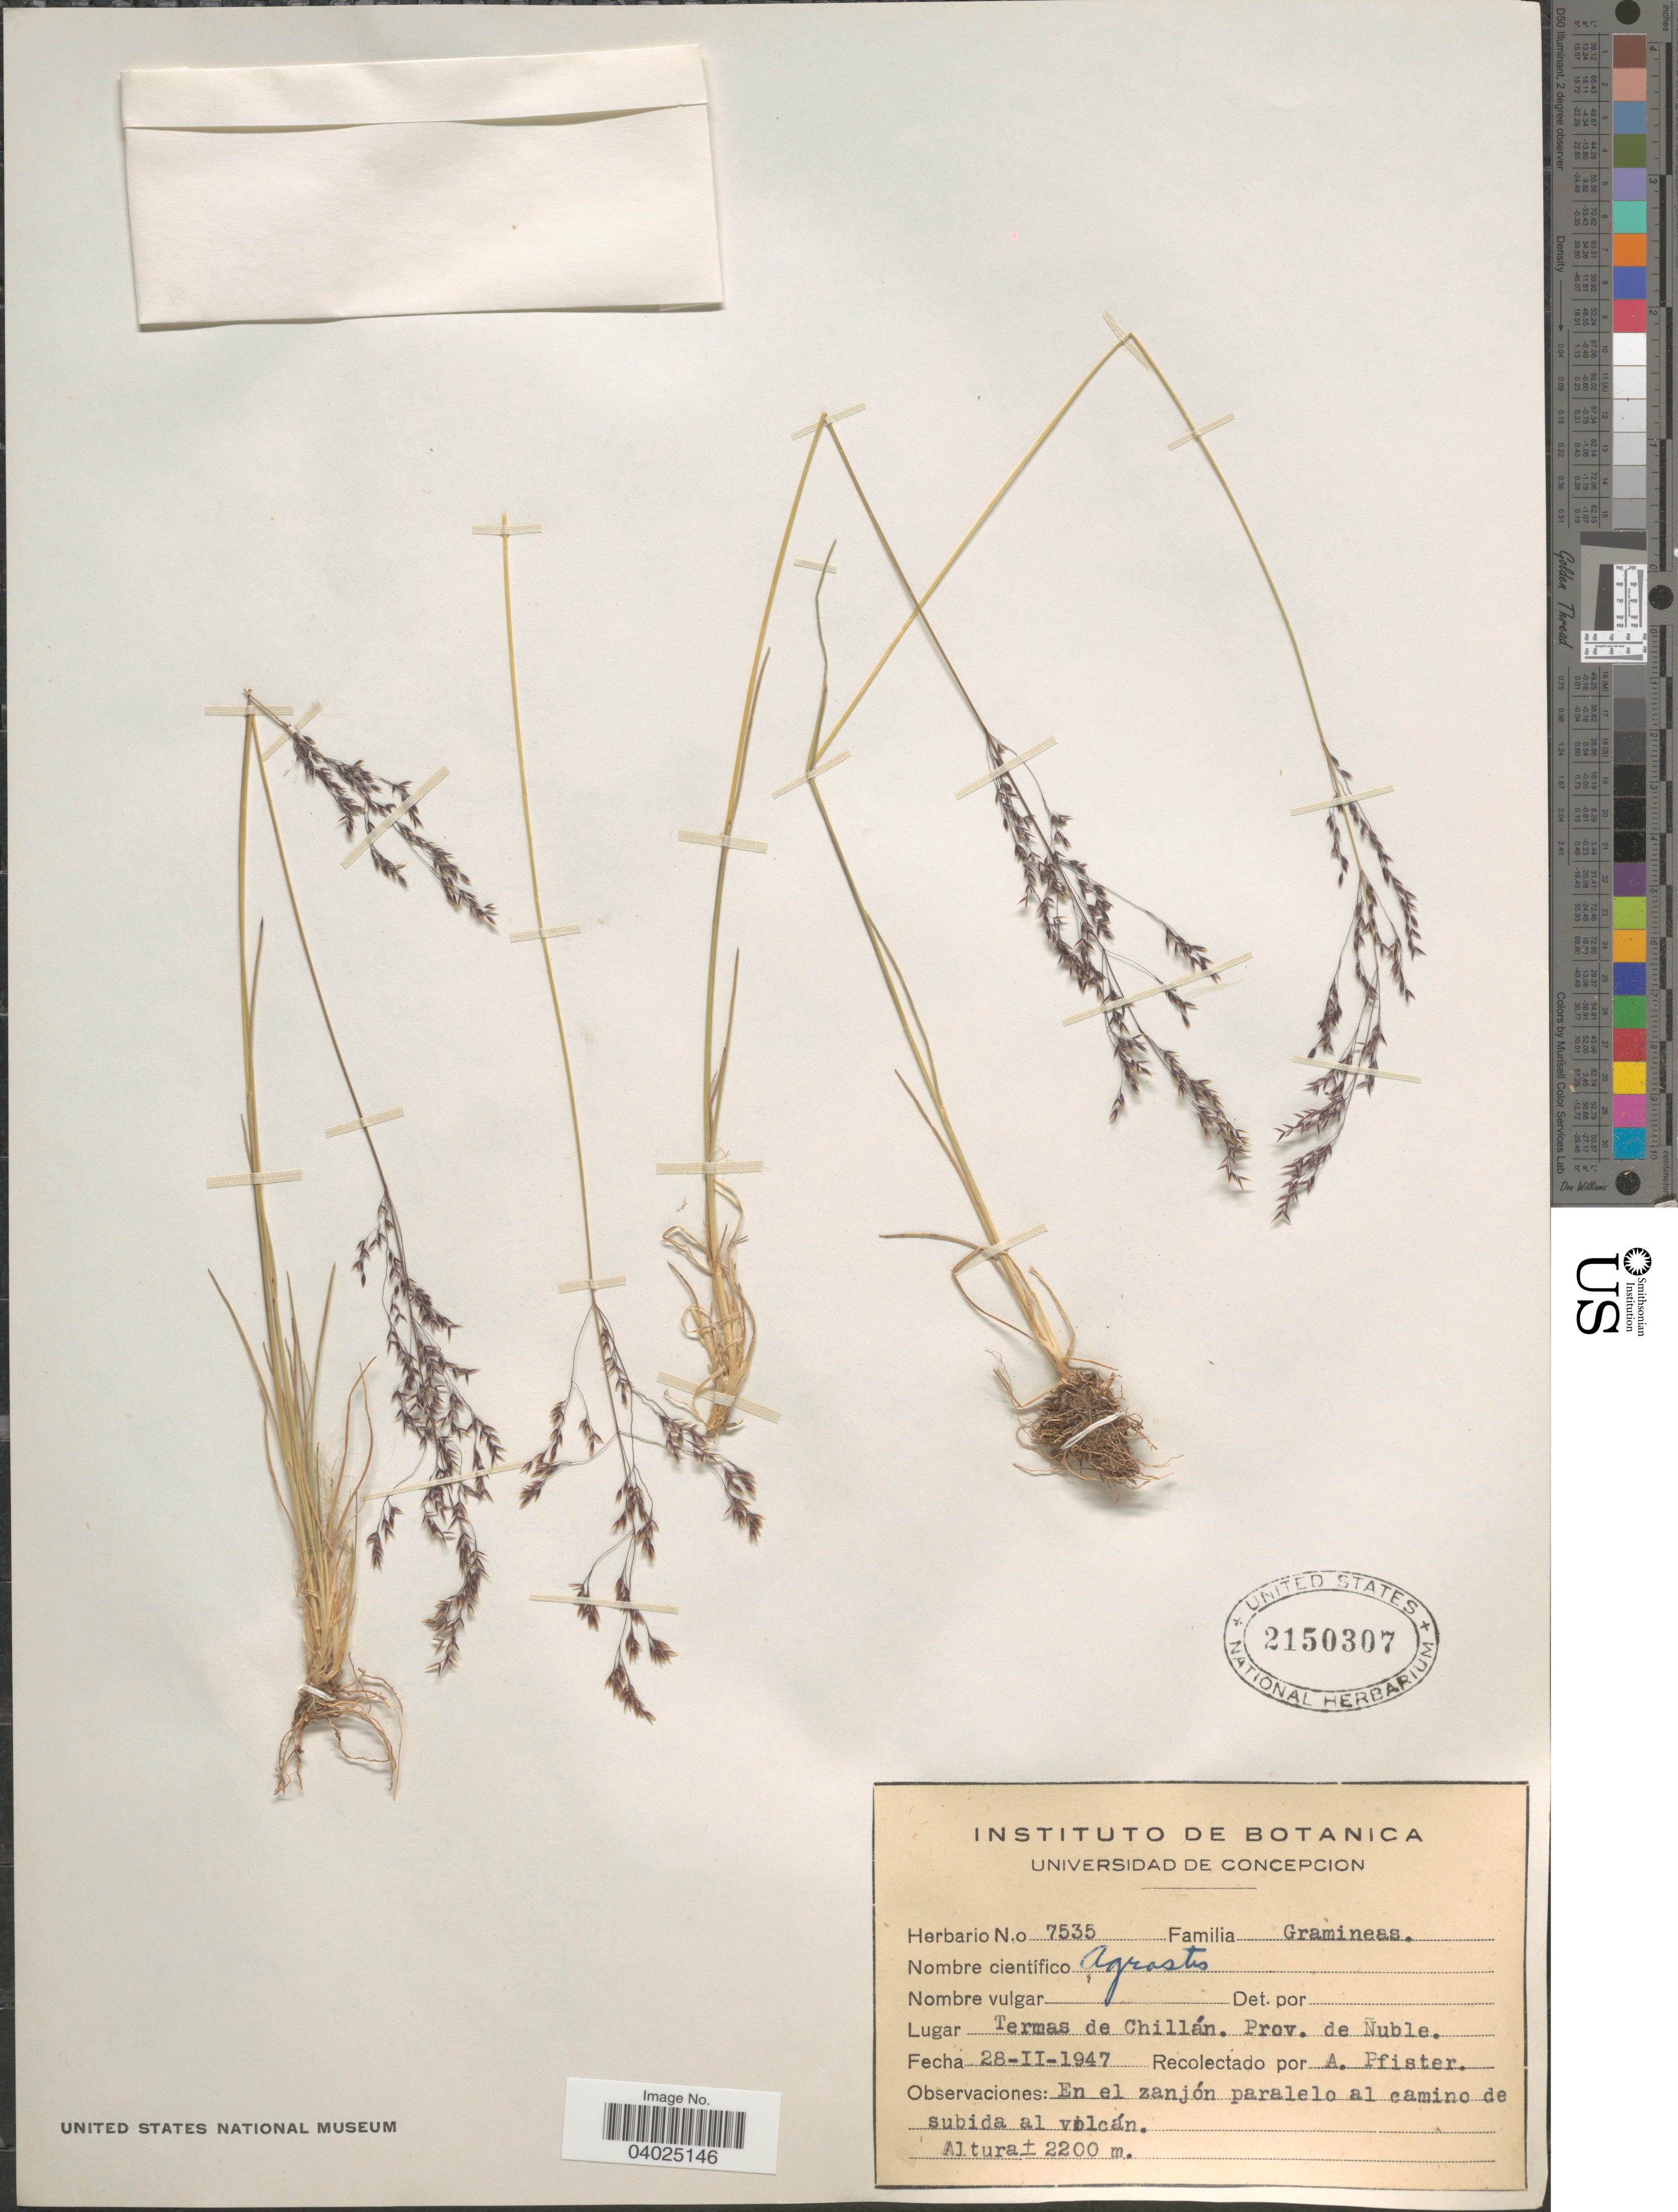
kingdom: Plantae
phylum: Tracheophyta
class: Liliopsida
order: Poales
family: Poaceae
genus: Agrostis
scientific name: Agrostis sp.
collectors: A. Pfister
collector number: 7535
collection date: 1947-02-28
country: Chile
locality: Termas de Chillán. Prov. de Ñuble.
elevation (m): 2200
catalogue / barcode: US 2150307